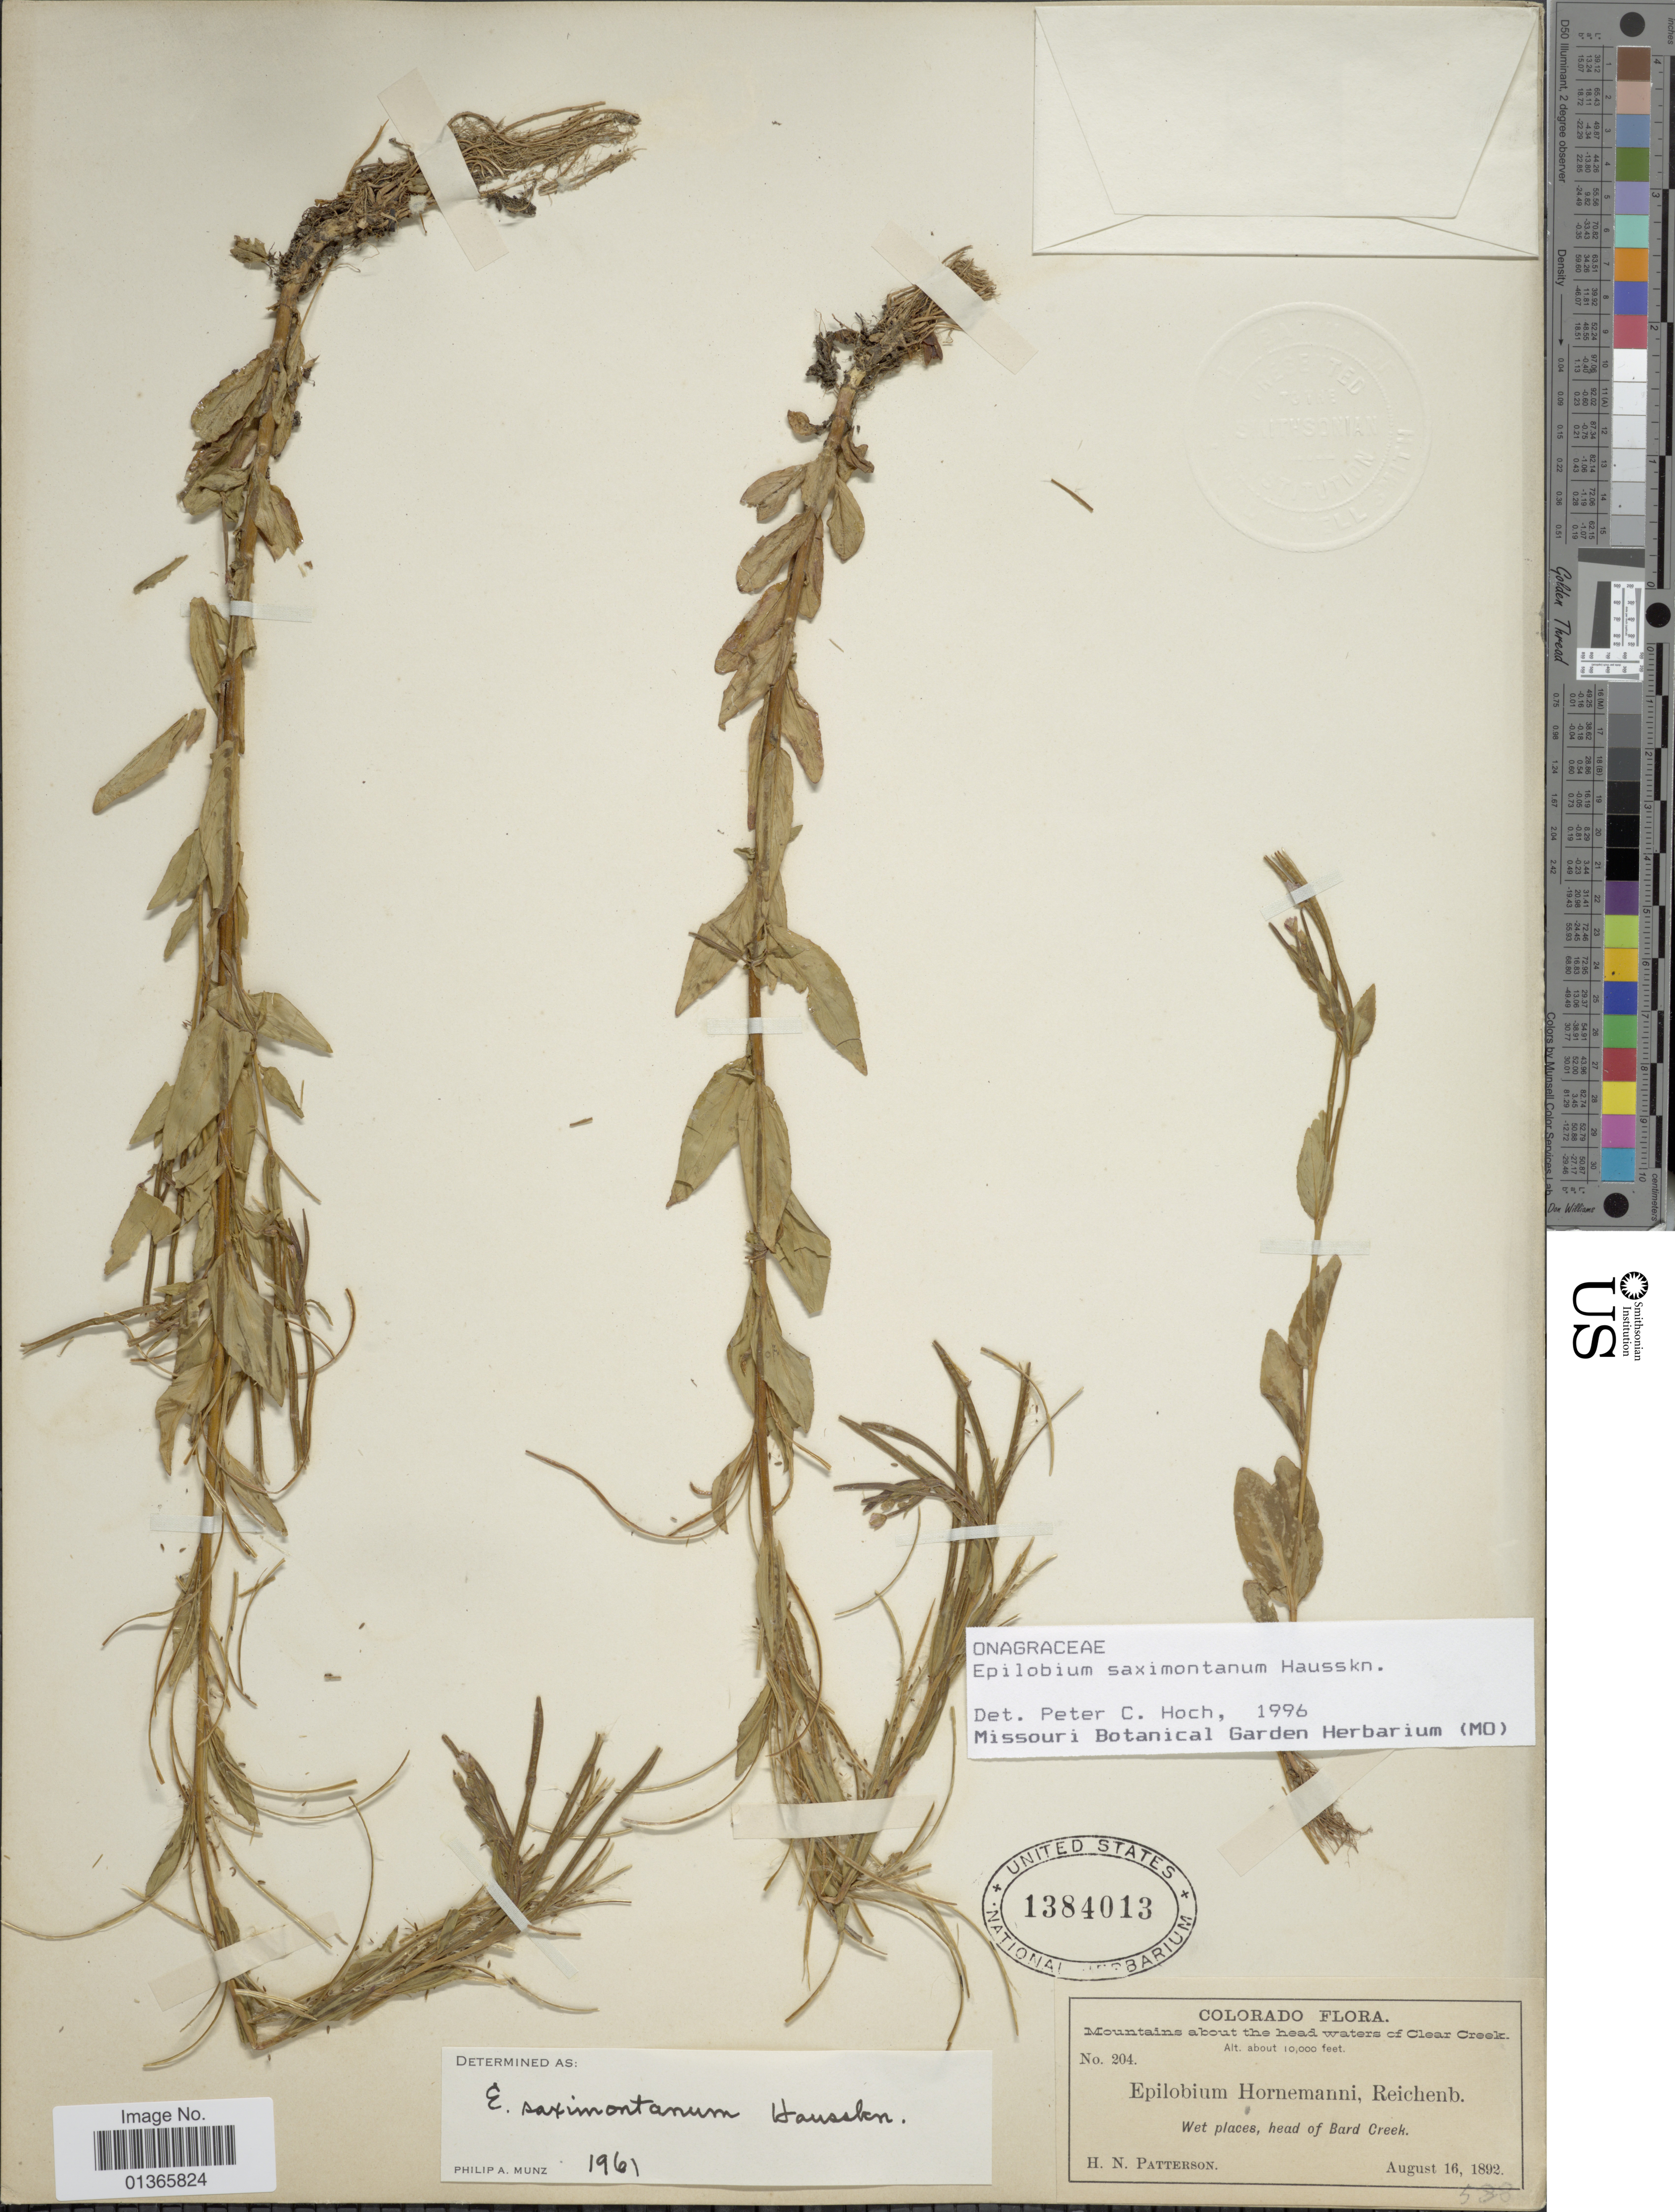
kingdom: Plantae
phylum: Tracheophyta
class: Magnoliopsida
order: Myrtales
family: Onagraceae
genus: Epilobium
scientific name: Epilobium saximontanum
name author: Hausskn.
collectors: H. N. Patterson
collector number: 204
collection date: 1892-08-16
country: United States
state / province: Colorado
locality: Mountains about the head waters of Clear Creek. Wet places, head of Bard Creek.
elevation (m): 3048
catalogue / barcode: US 1384013